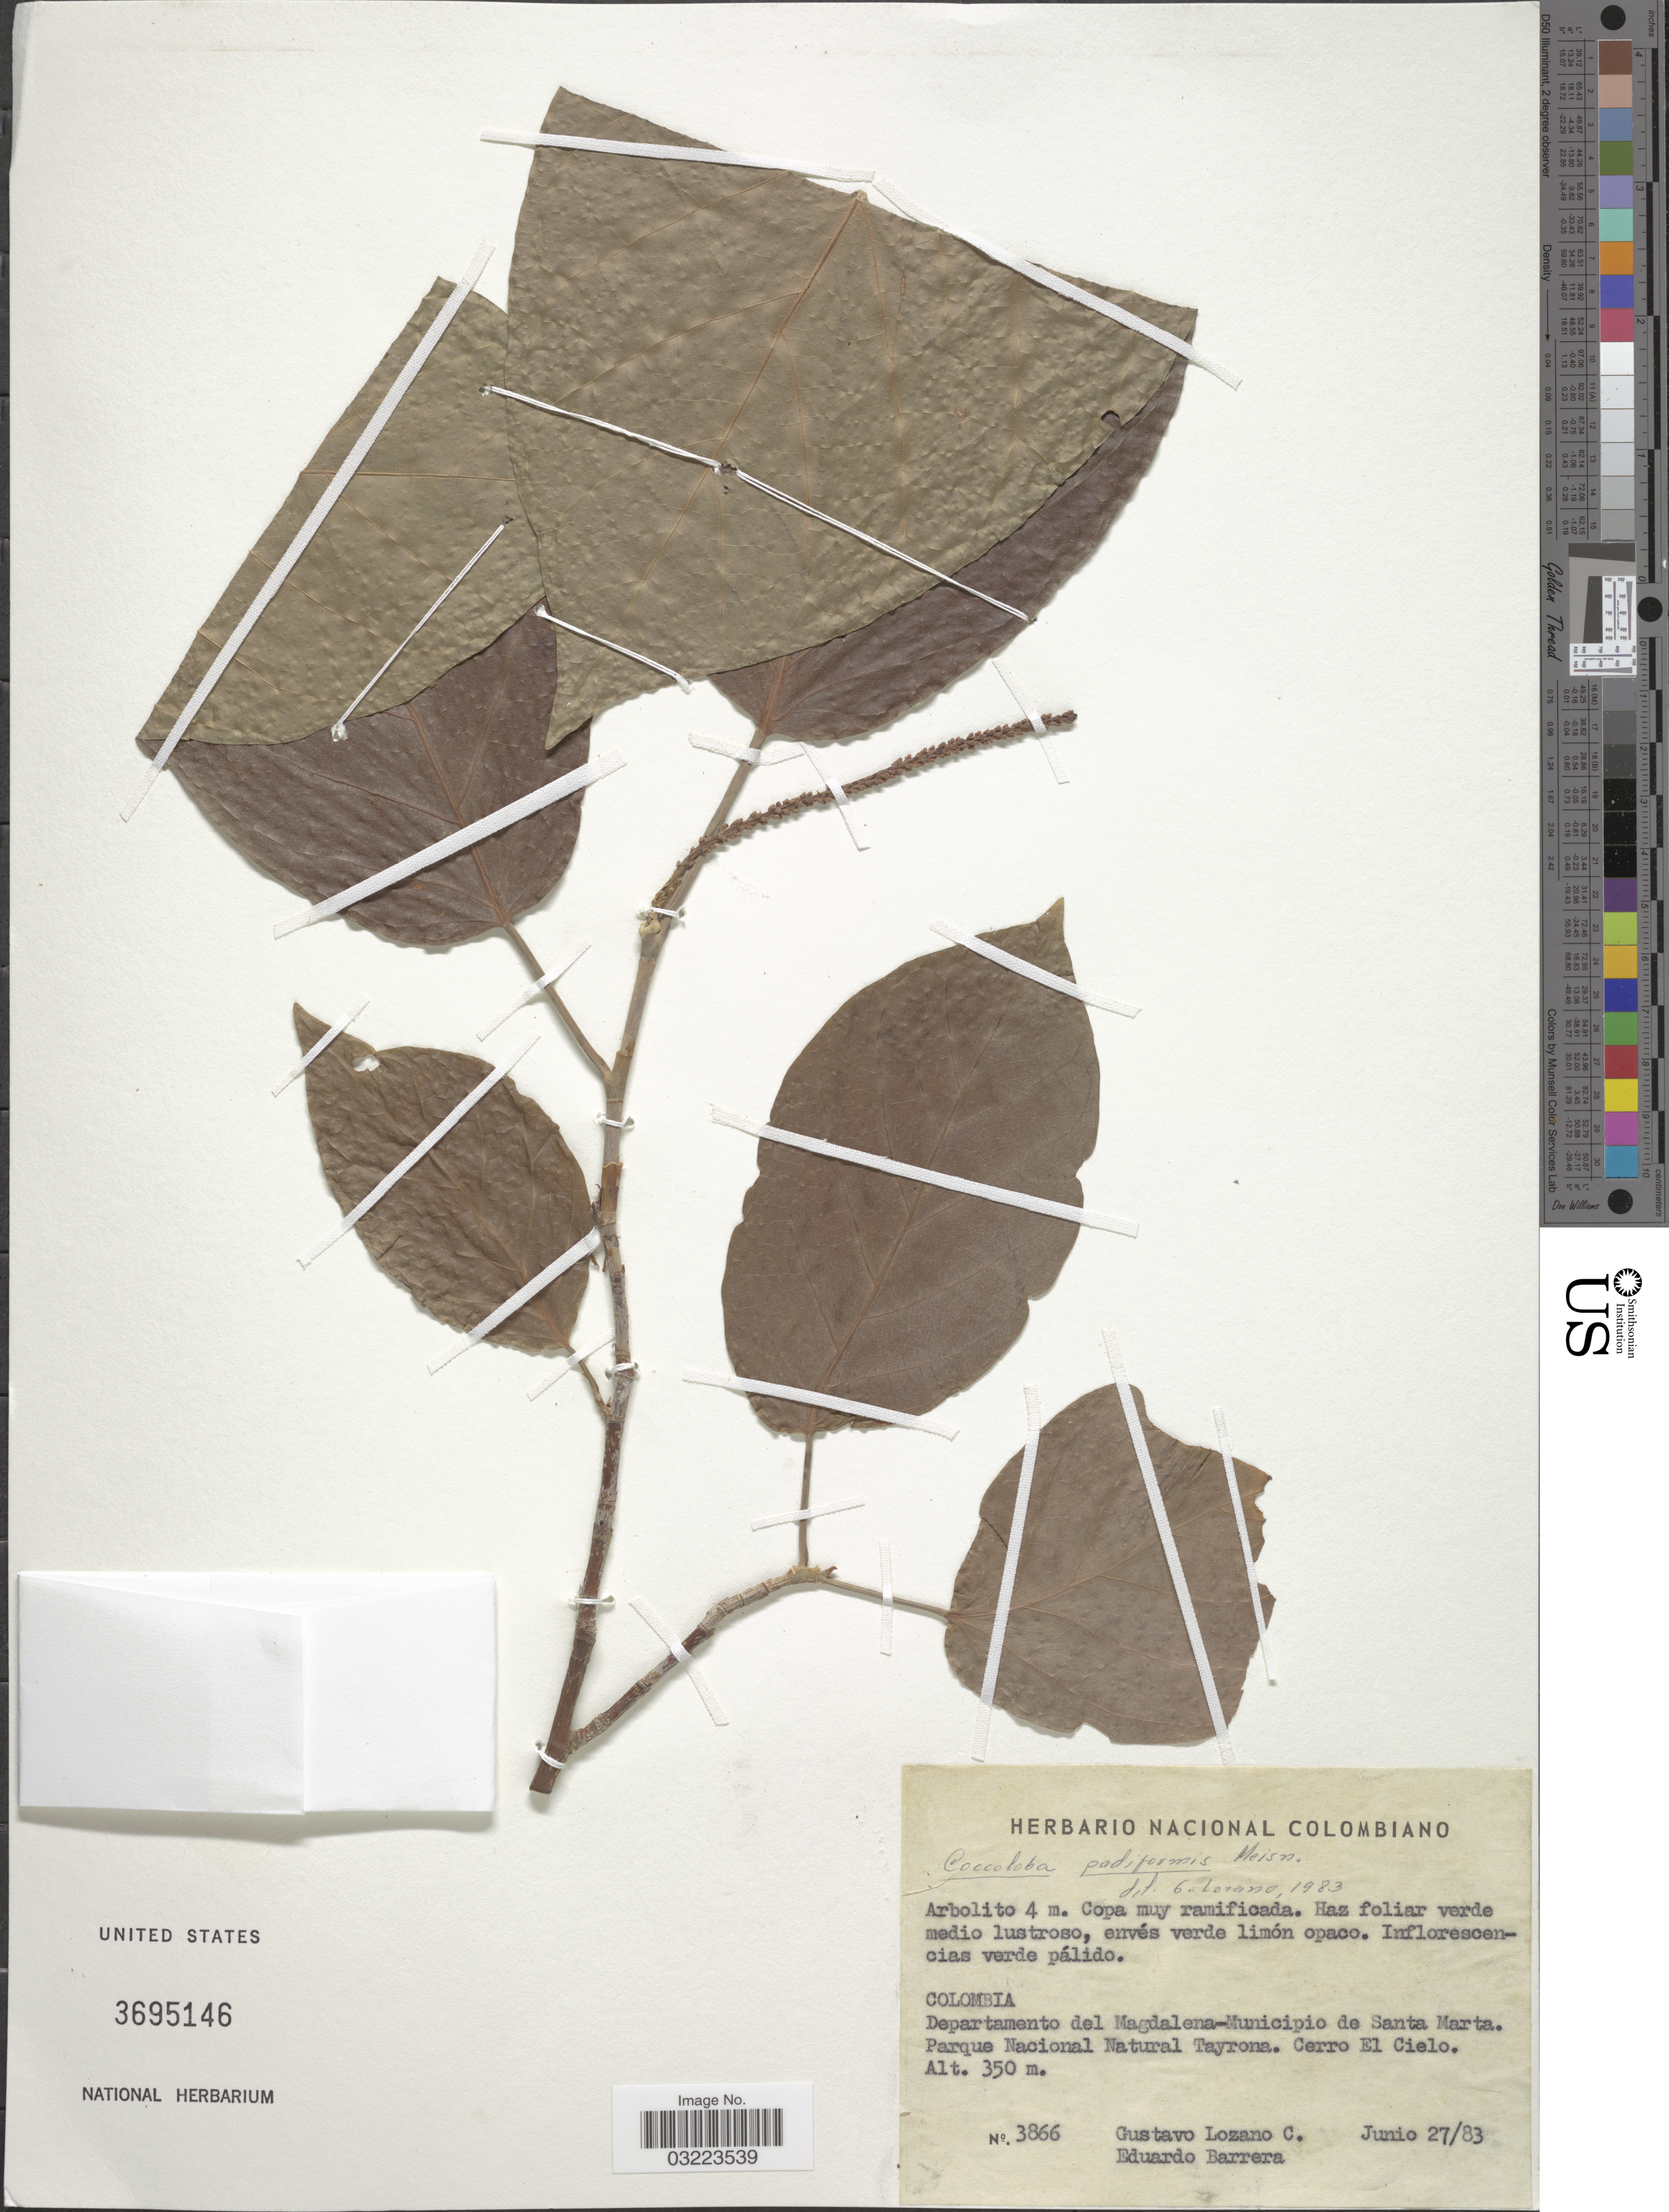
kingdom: Plantae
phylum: Tracheophyta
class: Magnoliopsida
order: Caryophyllales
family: Polygonaceae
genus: Coccoloba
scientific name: Coccoloba padiformis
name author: Meisn.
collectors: G. Lozano-Contreras & E. Barrera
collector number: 3866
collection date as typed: Transcribed d/m/y: 27/6/83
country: Colombia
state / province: Magdalena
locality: Departamento del Magdalena-Municipio de Santa Marta. Parque Nacional Natural Tayrona. Cerro El Cielo.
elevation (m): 350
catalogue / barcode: US 3695146